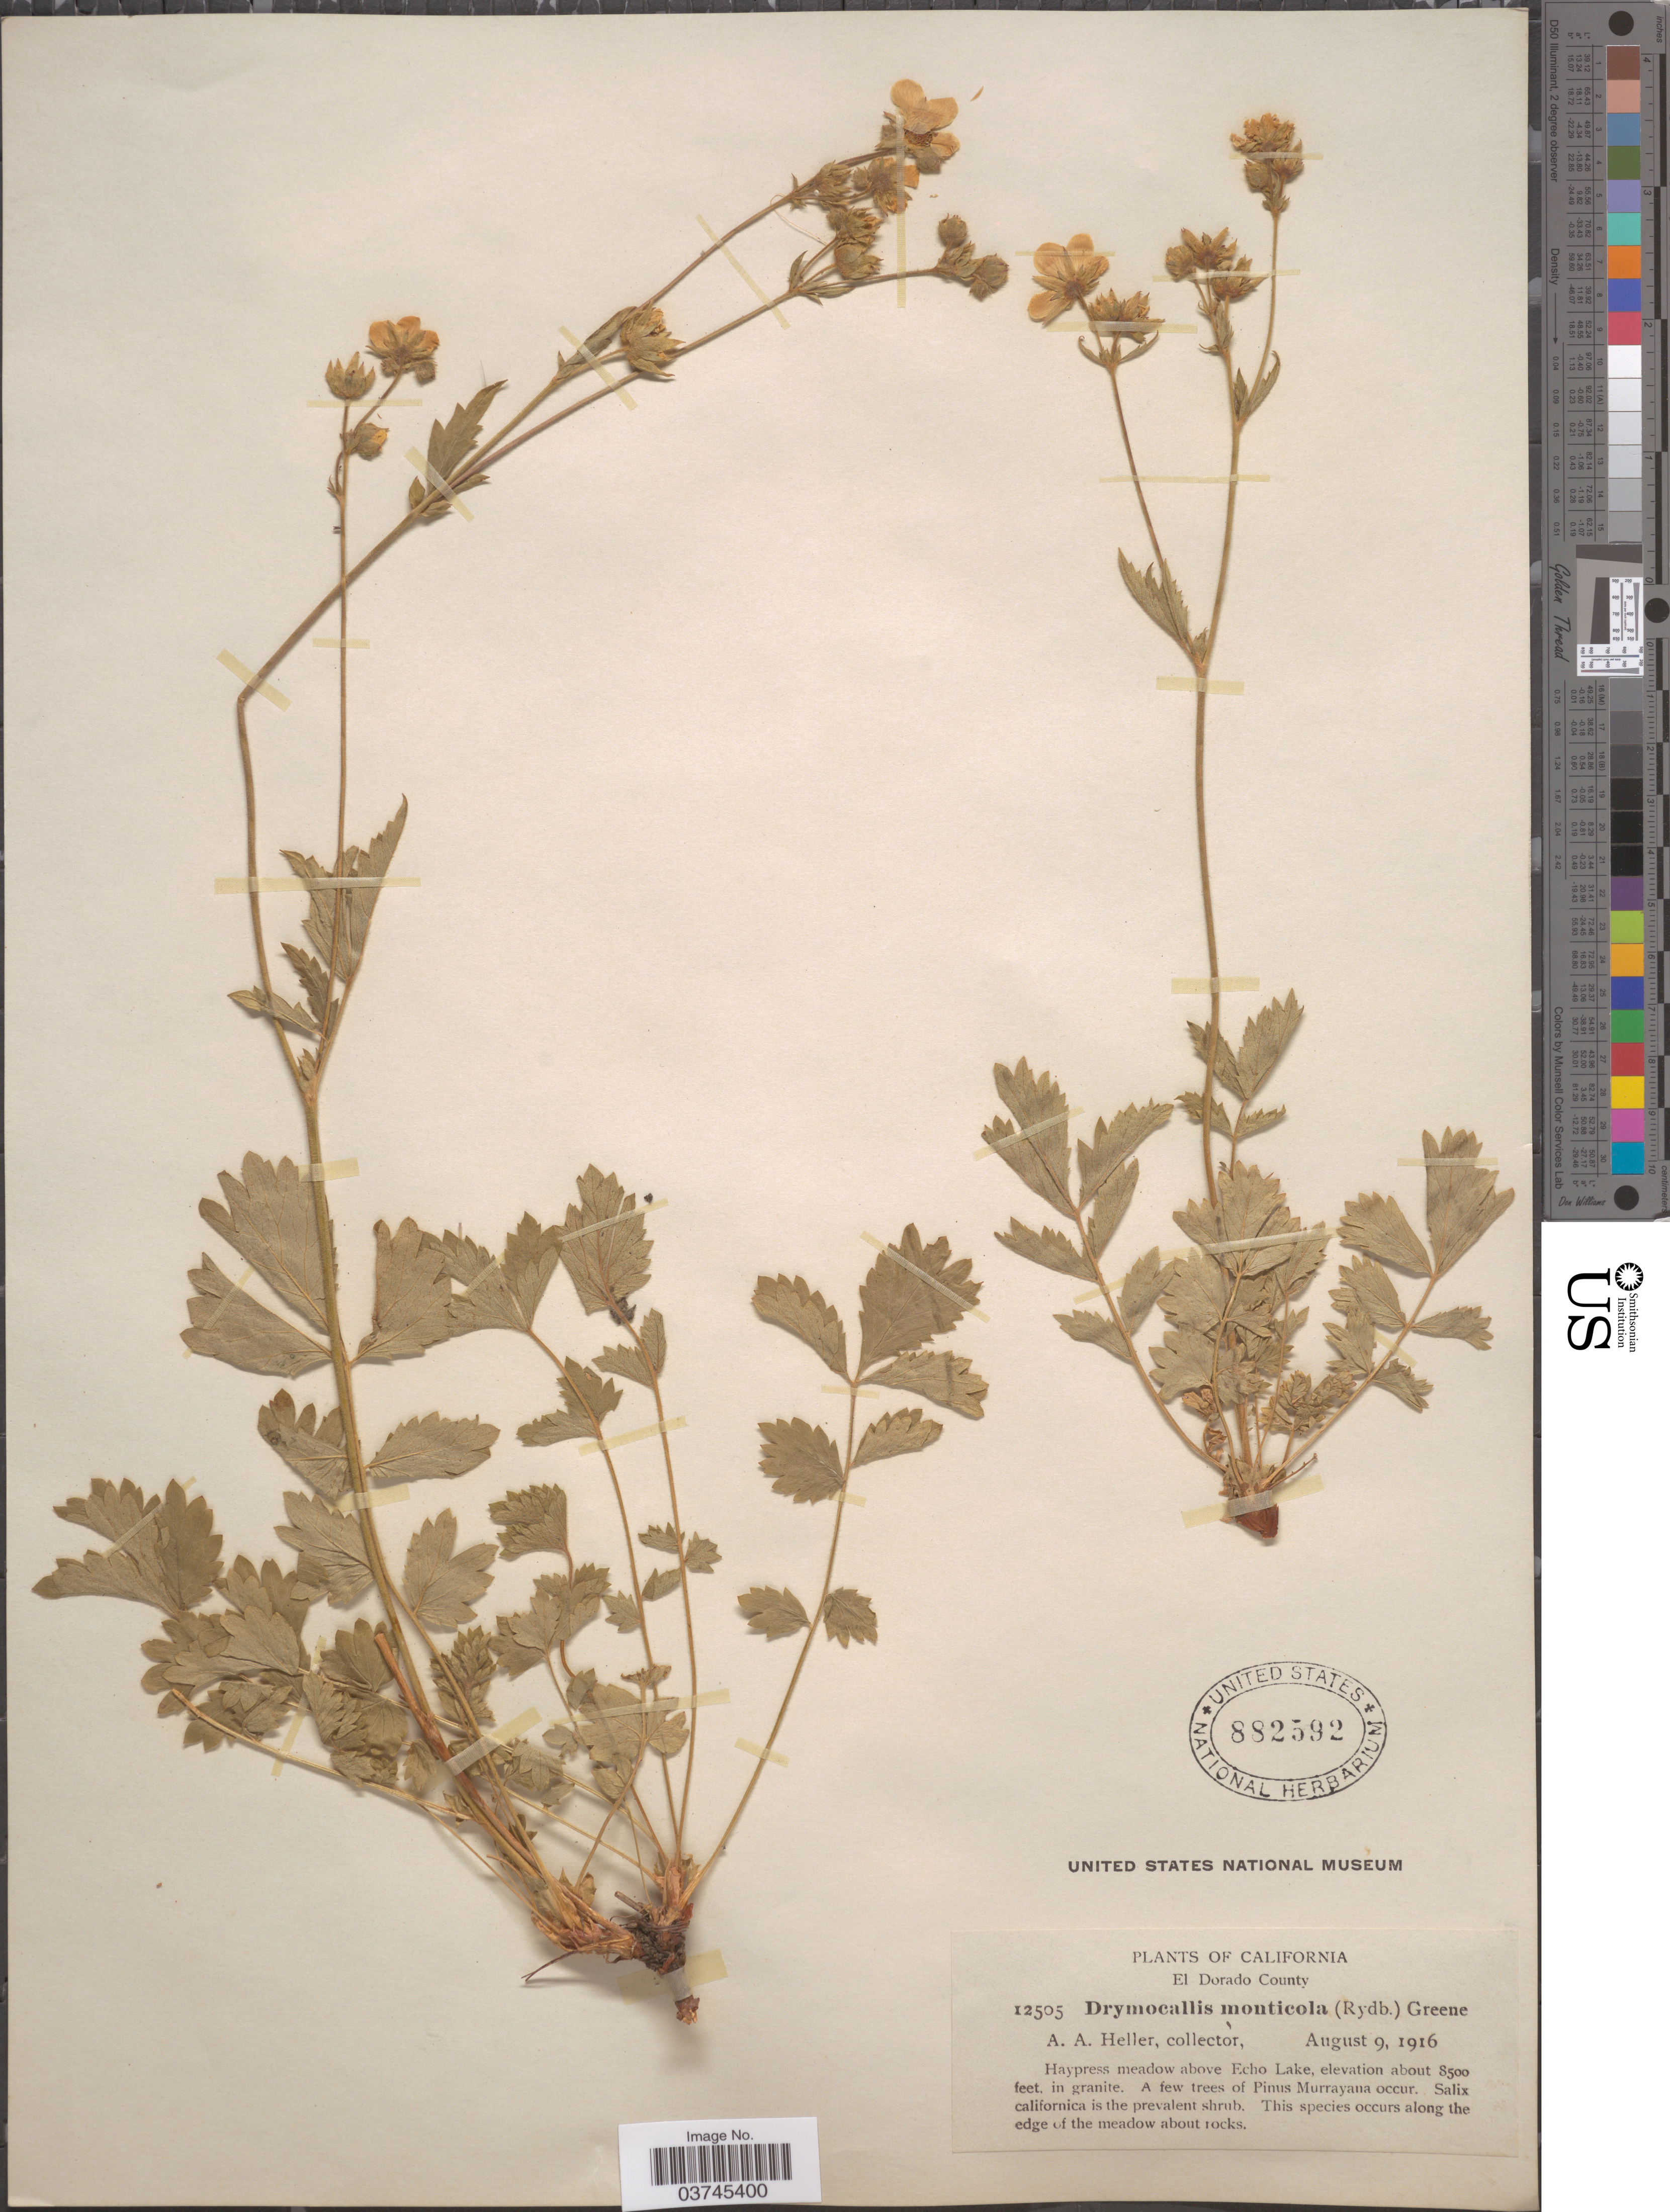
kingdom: Plantae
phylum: Tracheophyta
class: Magnoliopsida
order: Rosales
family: Rosaceae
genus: Drymocallis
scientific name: Drymocallis lactea var. lactea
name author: (Greene) Rydb.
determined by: Strong, Mark T., (BOT), Smithsonian Institution - National Museum of Natural History (UNITED STATES)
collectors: A. A. Heller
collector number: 12505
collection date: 1916-08-09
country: United States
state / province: California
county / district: El Dorado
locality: El Dorado County. Haypress meadow above Echo Lake.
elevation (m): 2591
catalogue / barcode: US 882592